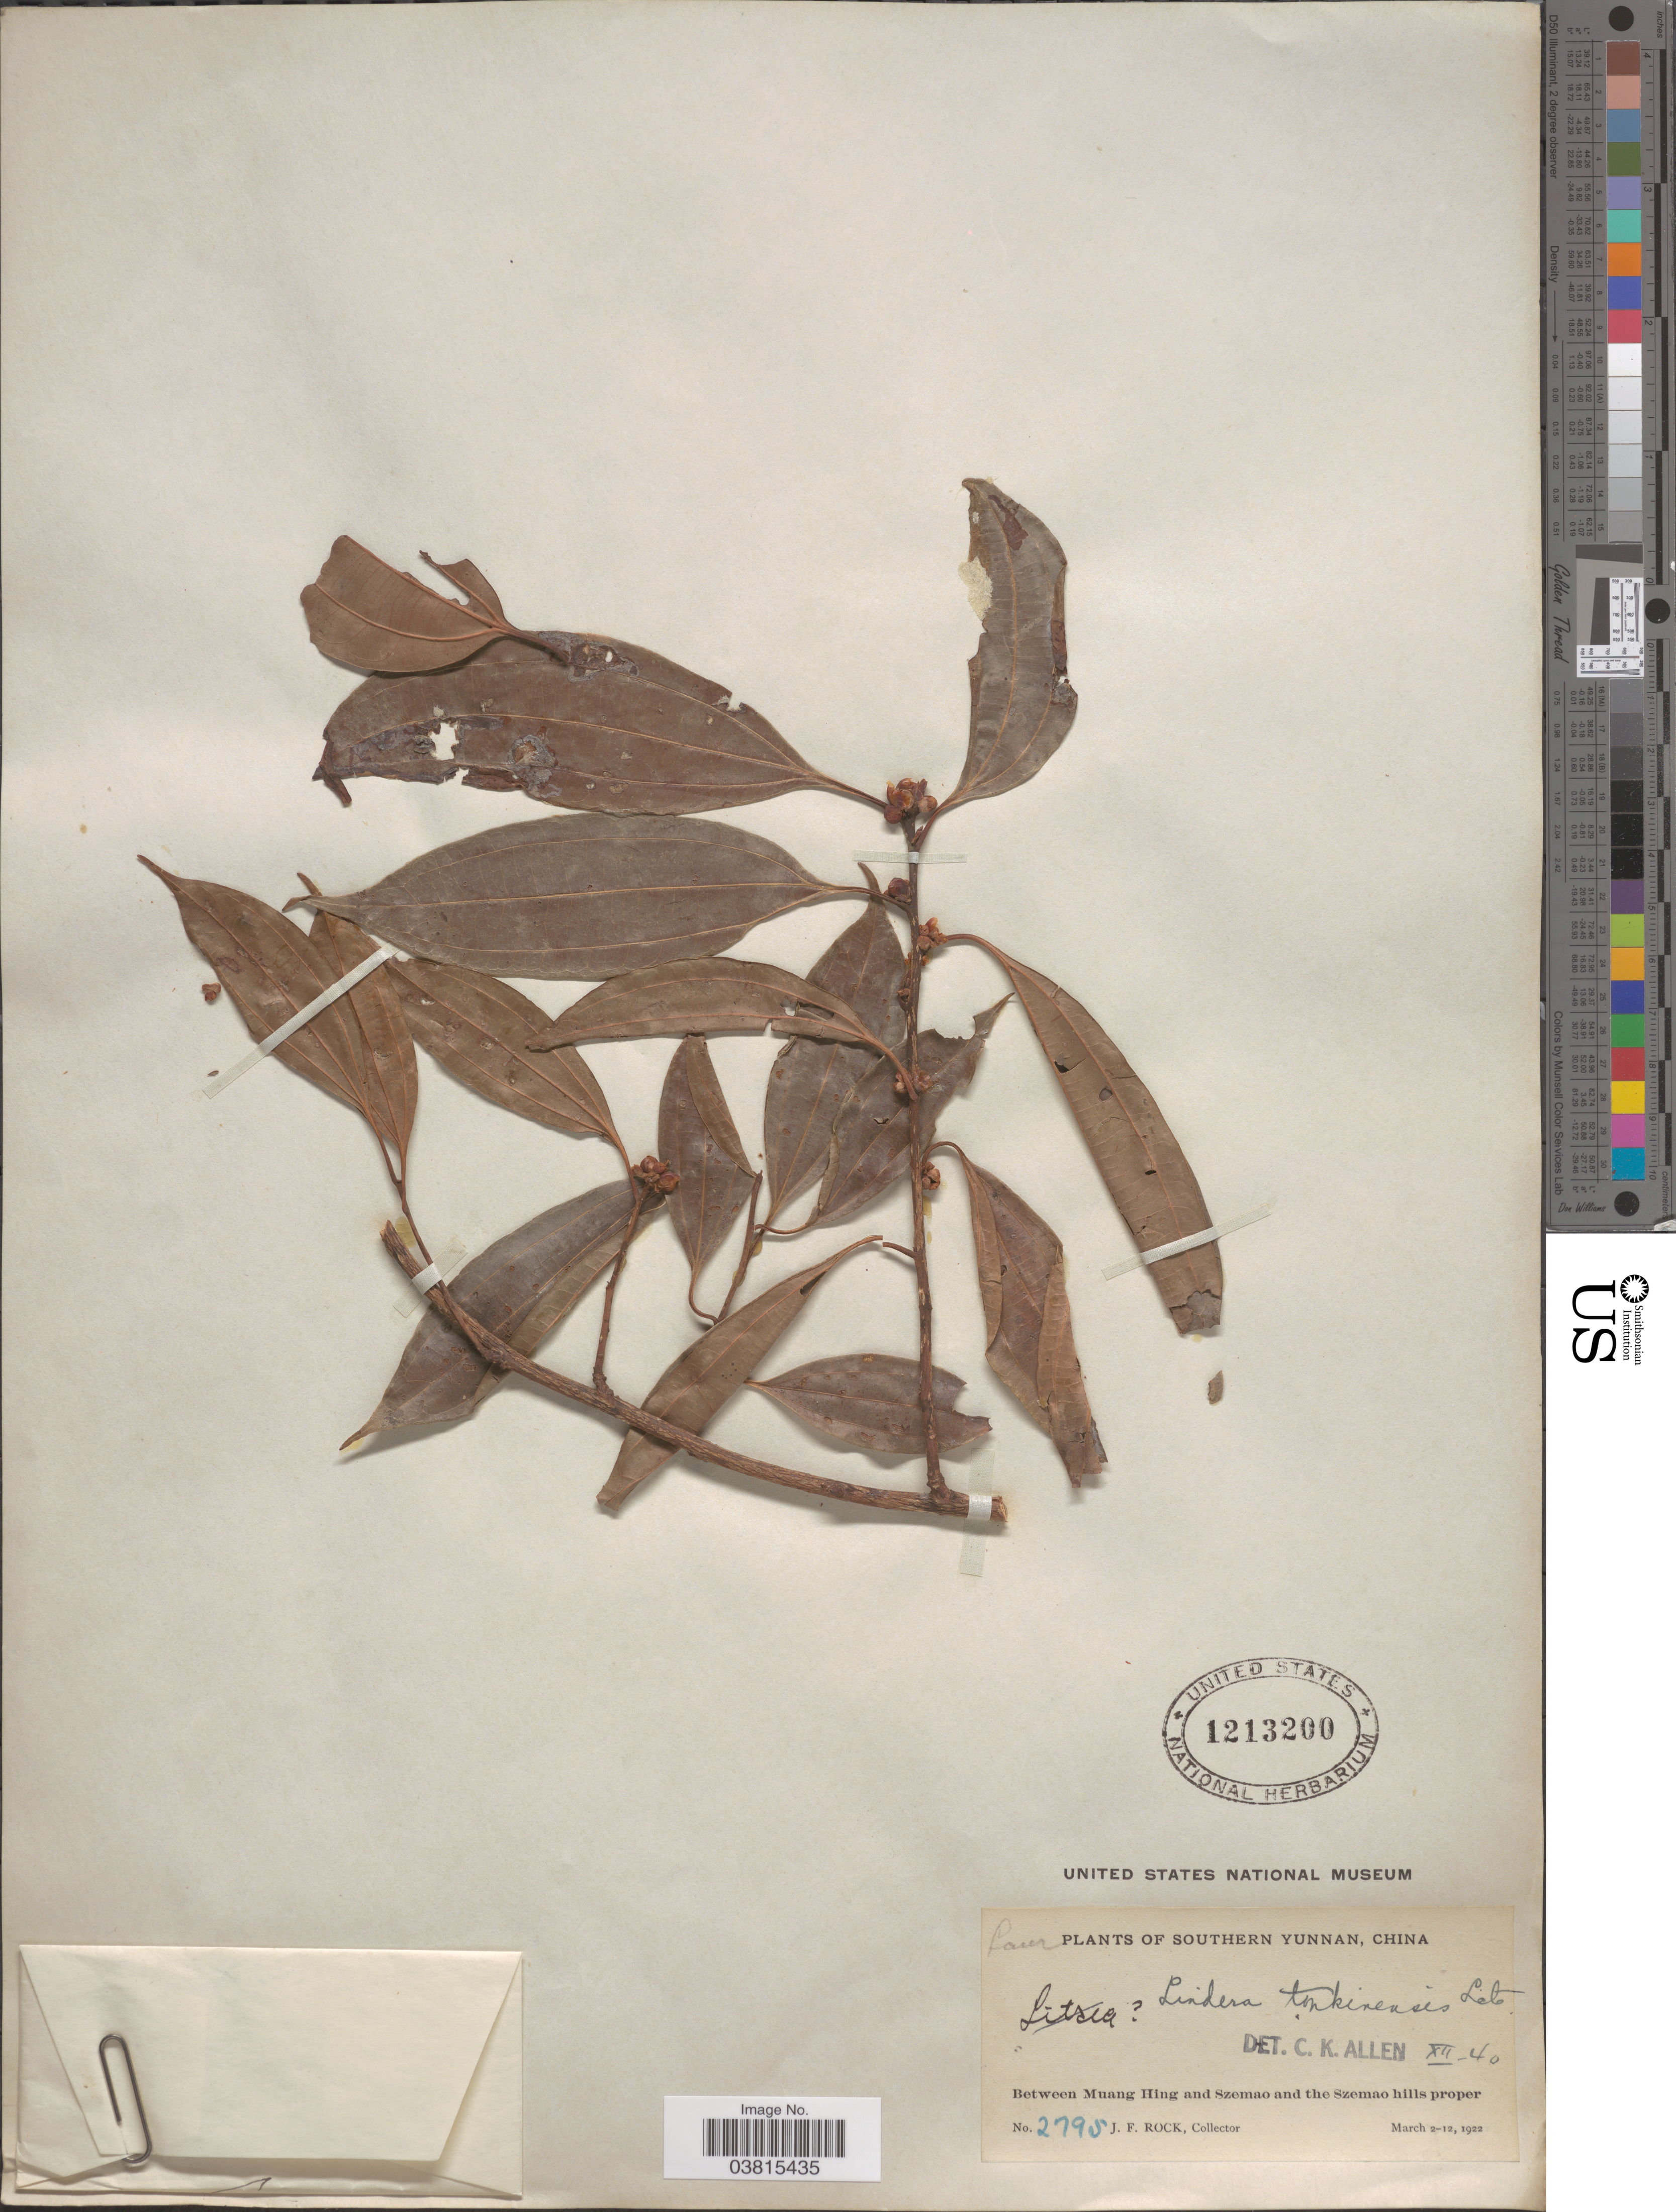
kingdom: Plantae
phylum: Tracheophyta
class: Magnoliopsida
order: Laurales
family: Lauraceae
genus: Lindera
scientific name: Lindera tonkinensis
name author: Lecomte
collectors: J. Rock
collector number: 2795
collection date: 1922-03-02/1922-03-12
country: China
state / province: Yunnan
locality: Southern Yunnan. Between Muang Hing and Szemao and the Szemao hills proper.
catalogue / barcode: US 1213200